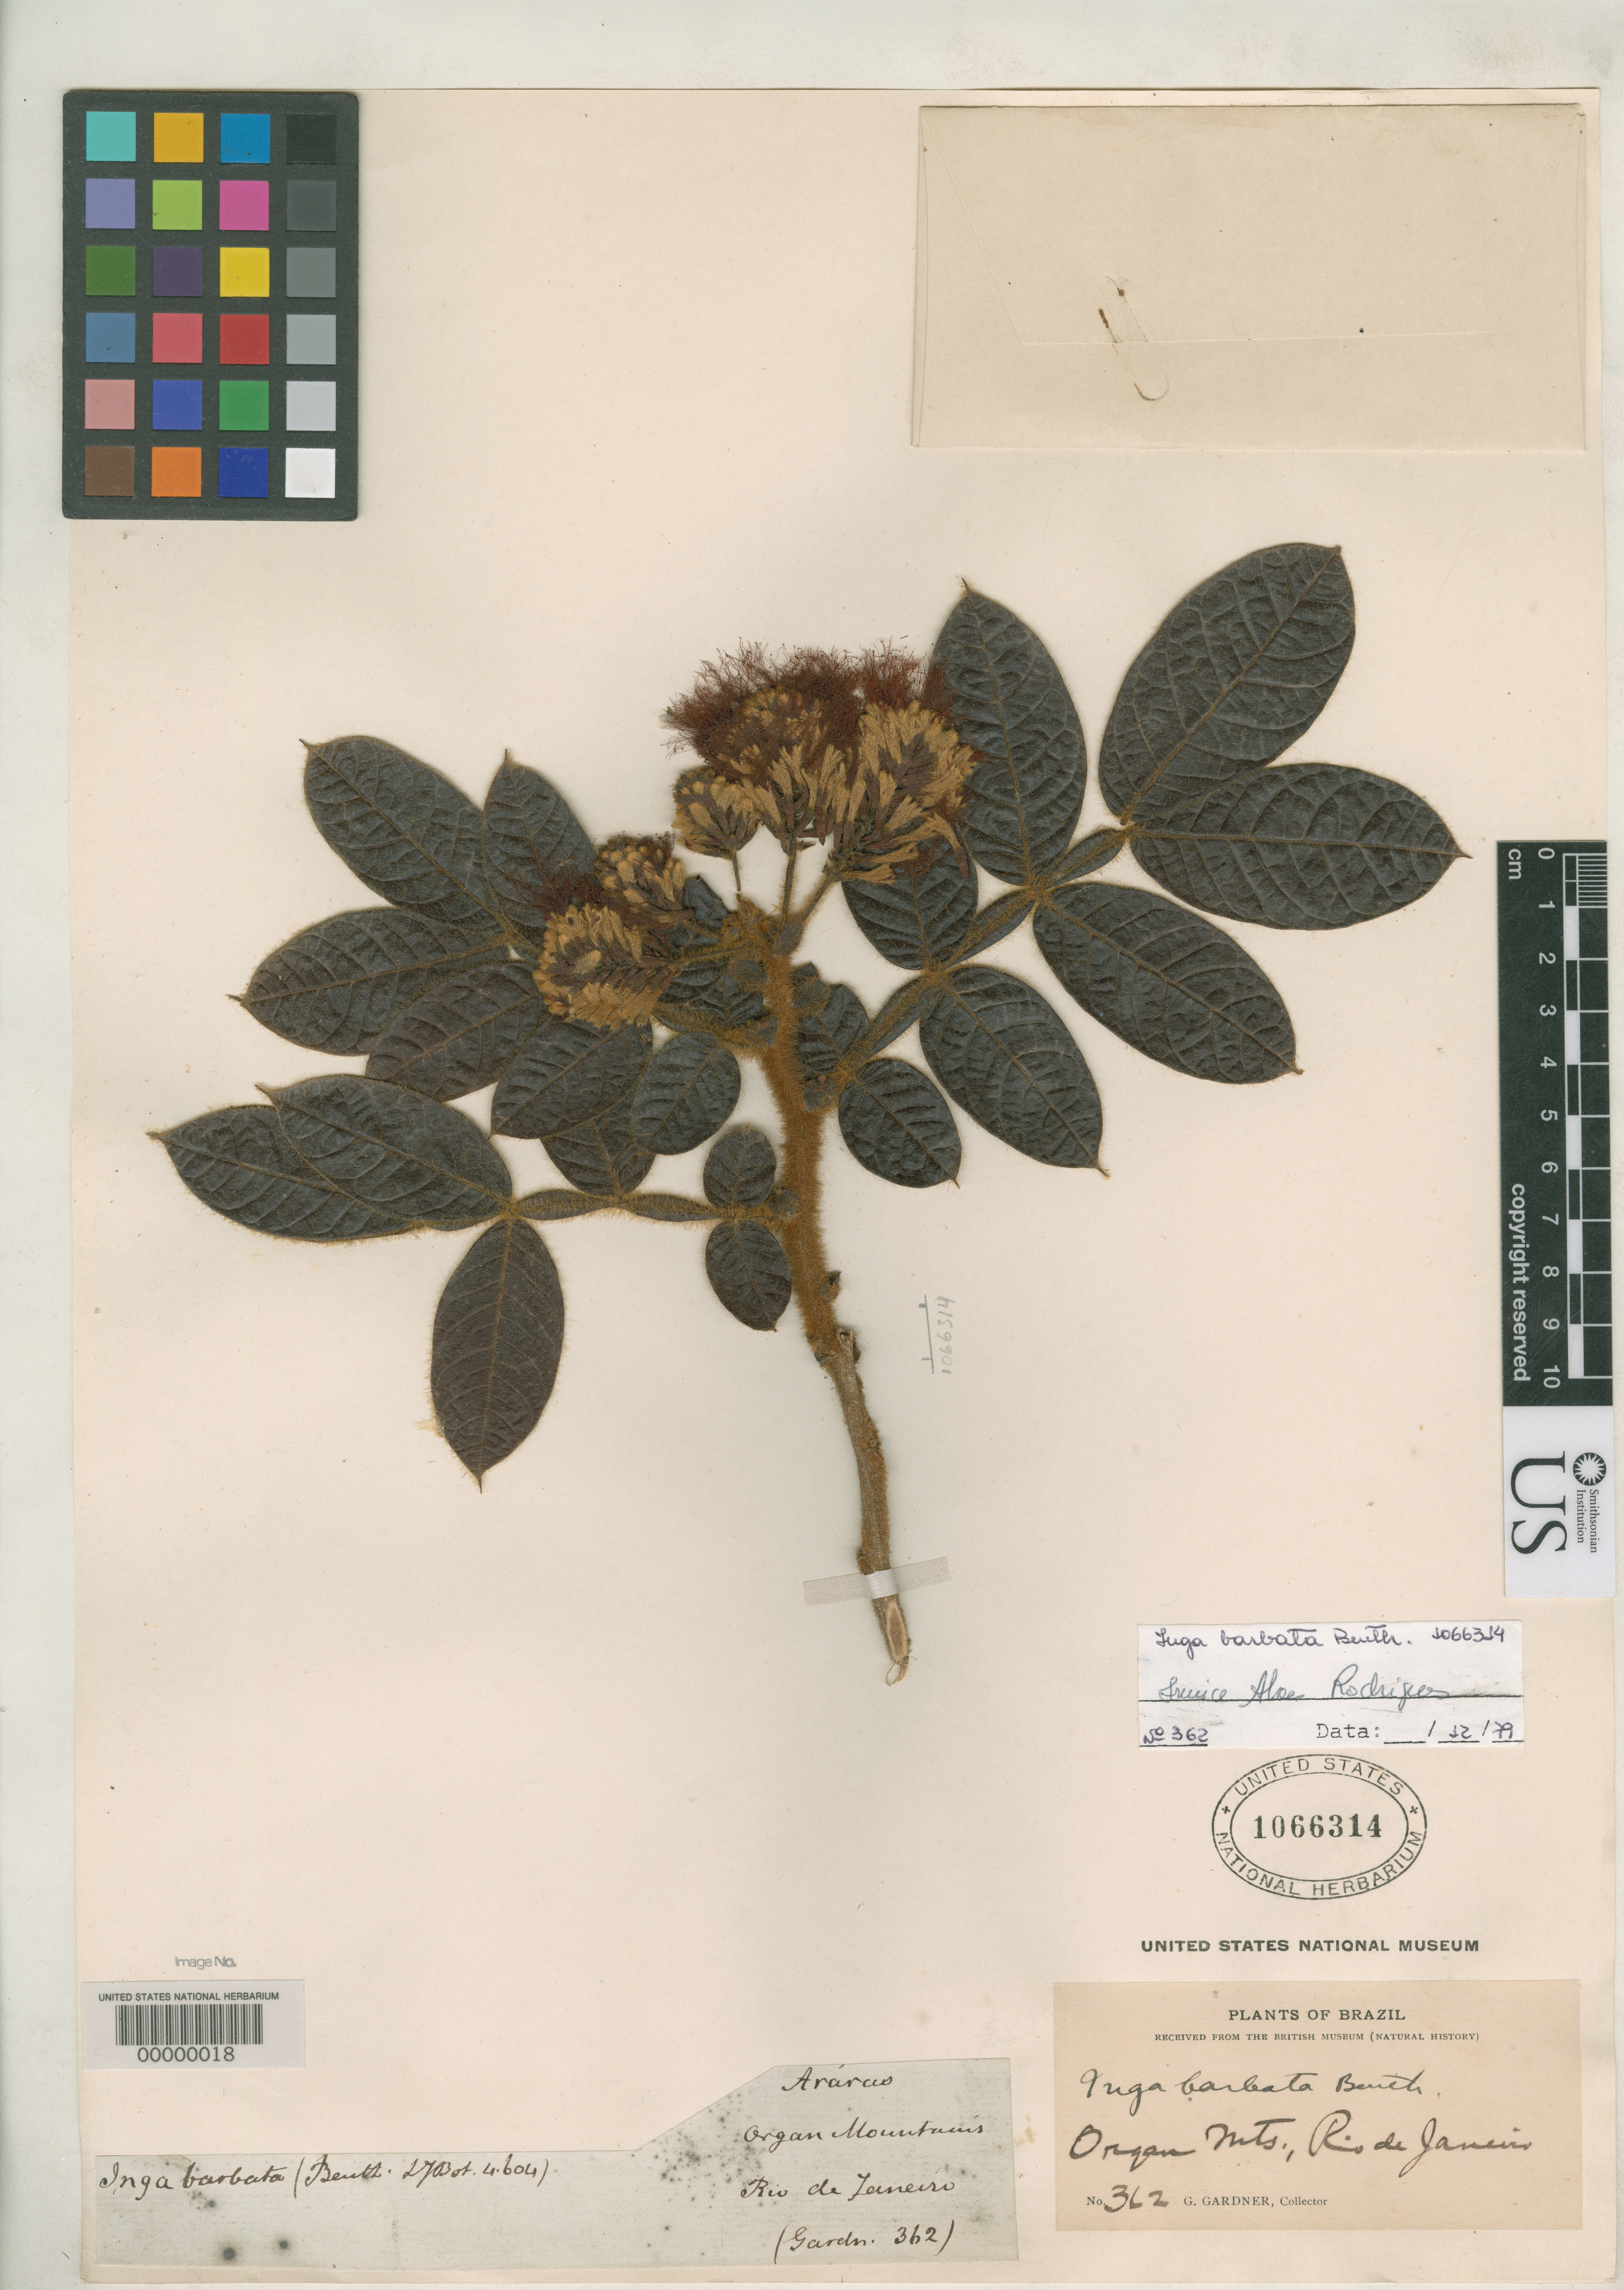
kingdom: Plantae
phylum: Tracheophyta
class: Magnoliopsida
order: Fabales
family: Fabaceae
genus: Inga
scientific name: Inga barbata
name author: Benth.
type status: Isotype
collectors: G. Gardner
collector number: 362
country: Brazil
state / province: Rio de Janeiro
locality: Organ Mountains.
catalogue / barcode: US 1066314